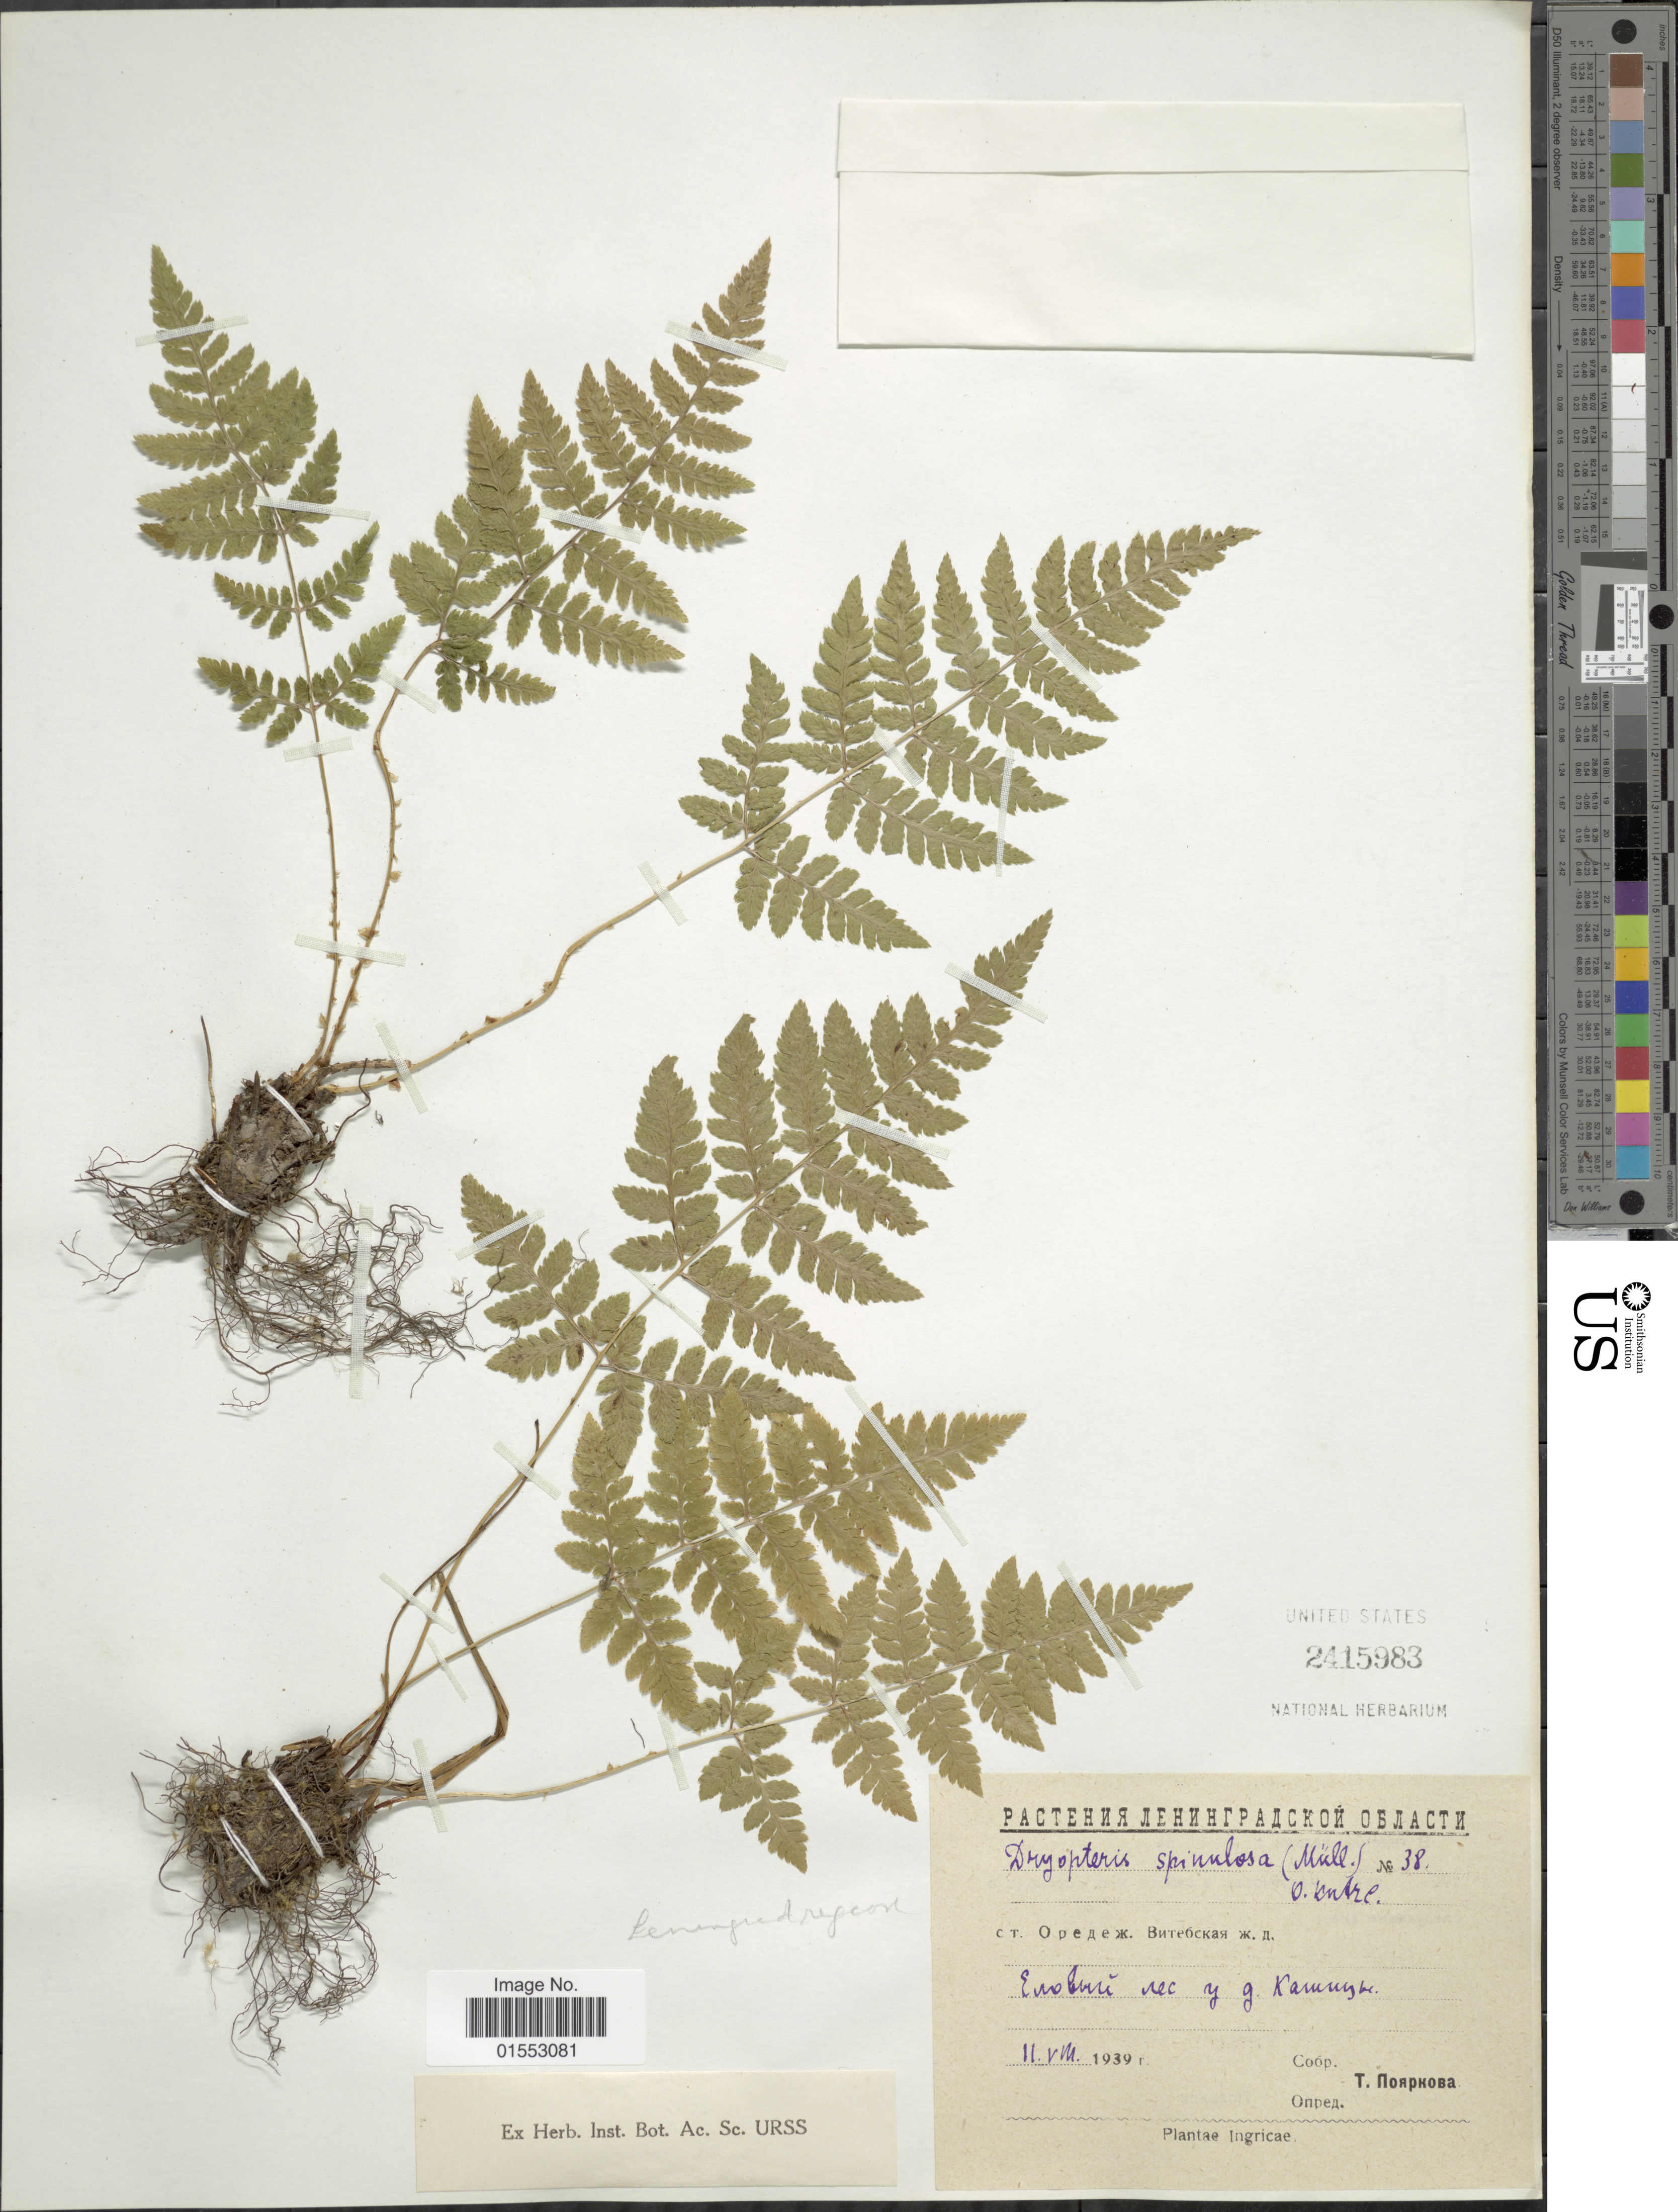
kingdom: Plantae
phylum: Tracheophyta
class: Polypodiopsida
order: Polypodiales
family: Dryopteridaceae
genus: Dryopteris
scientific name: Dryopteris carthusiana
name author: (Villars) H.P. Fuchs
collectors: T. Poyarkova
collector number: X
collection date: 1939-08-11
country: Russian Federation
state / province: Leningrad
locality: Oredezh, forest near village Kashitsy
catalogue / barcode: US 2415983